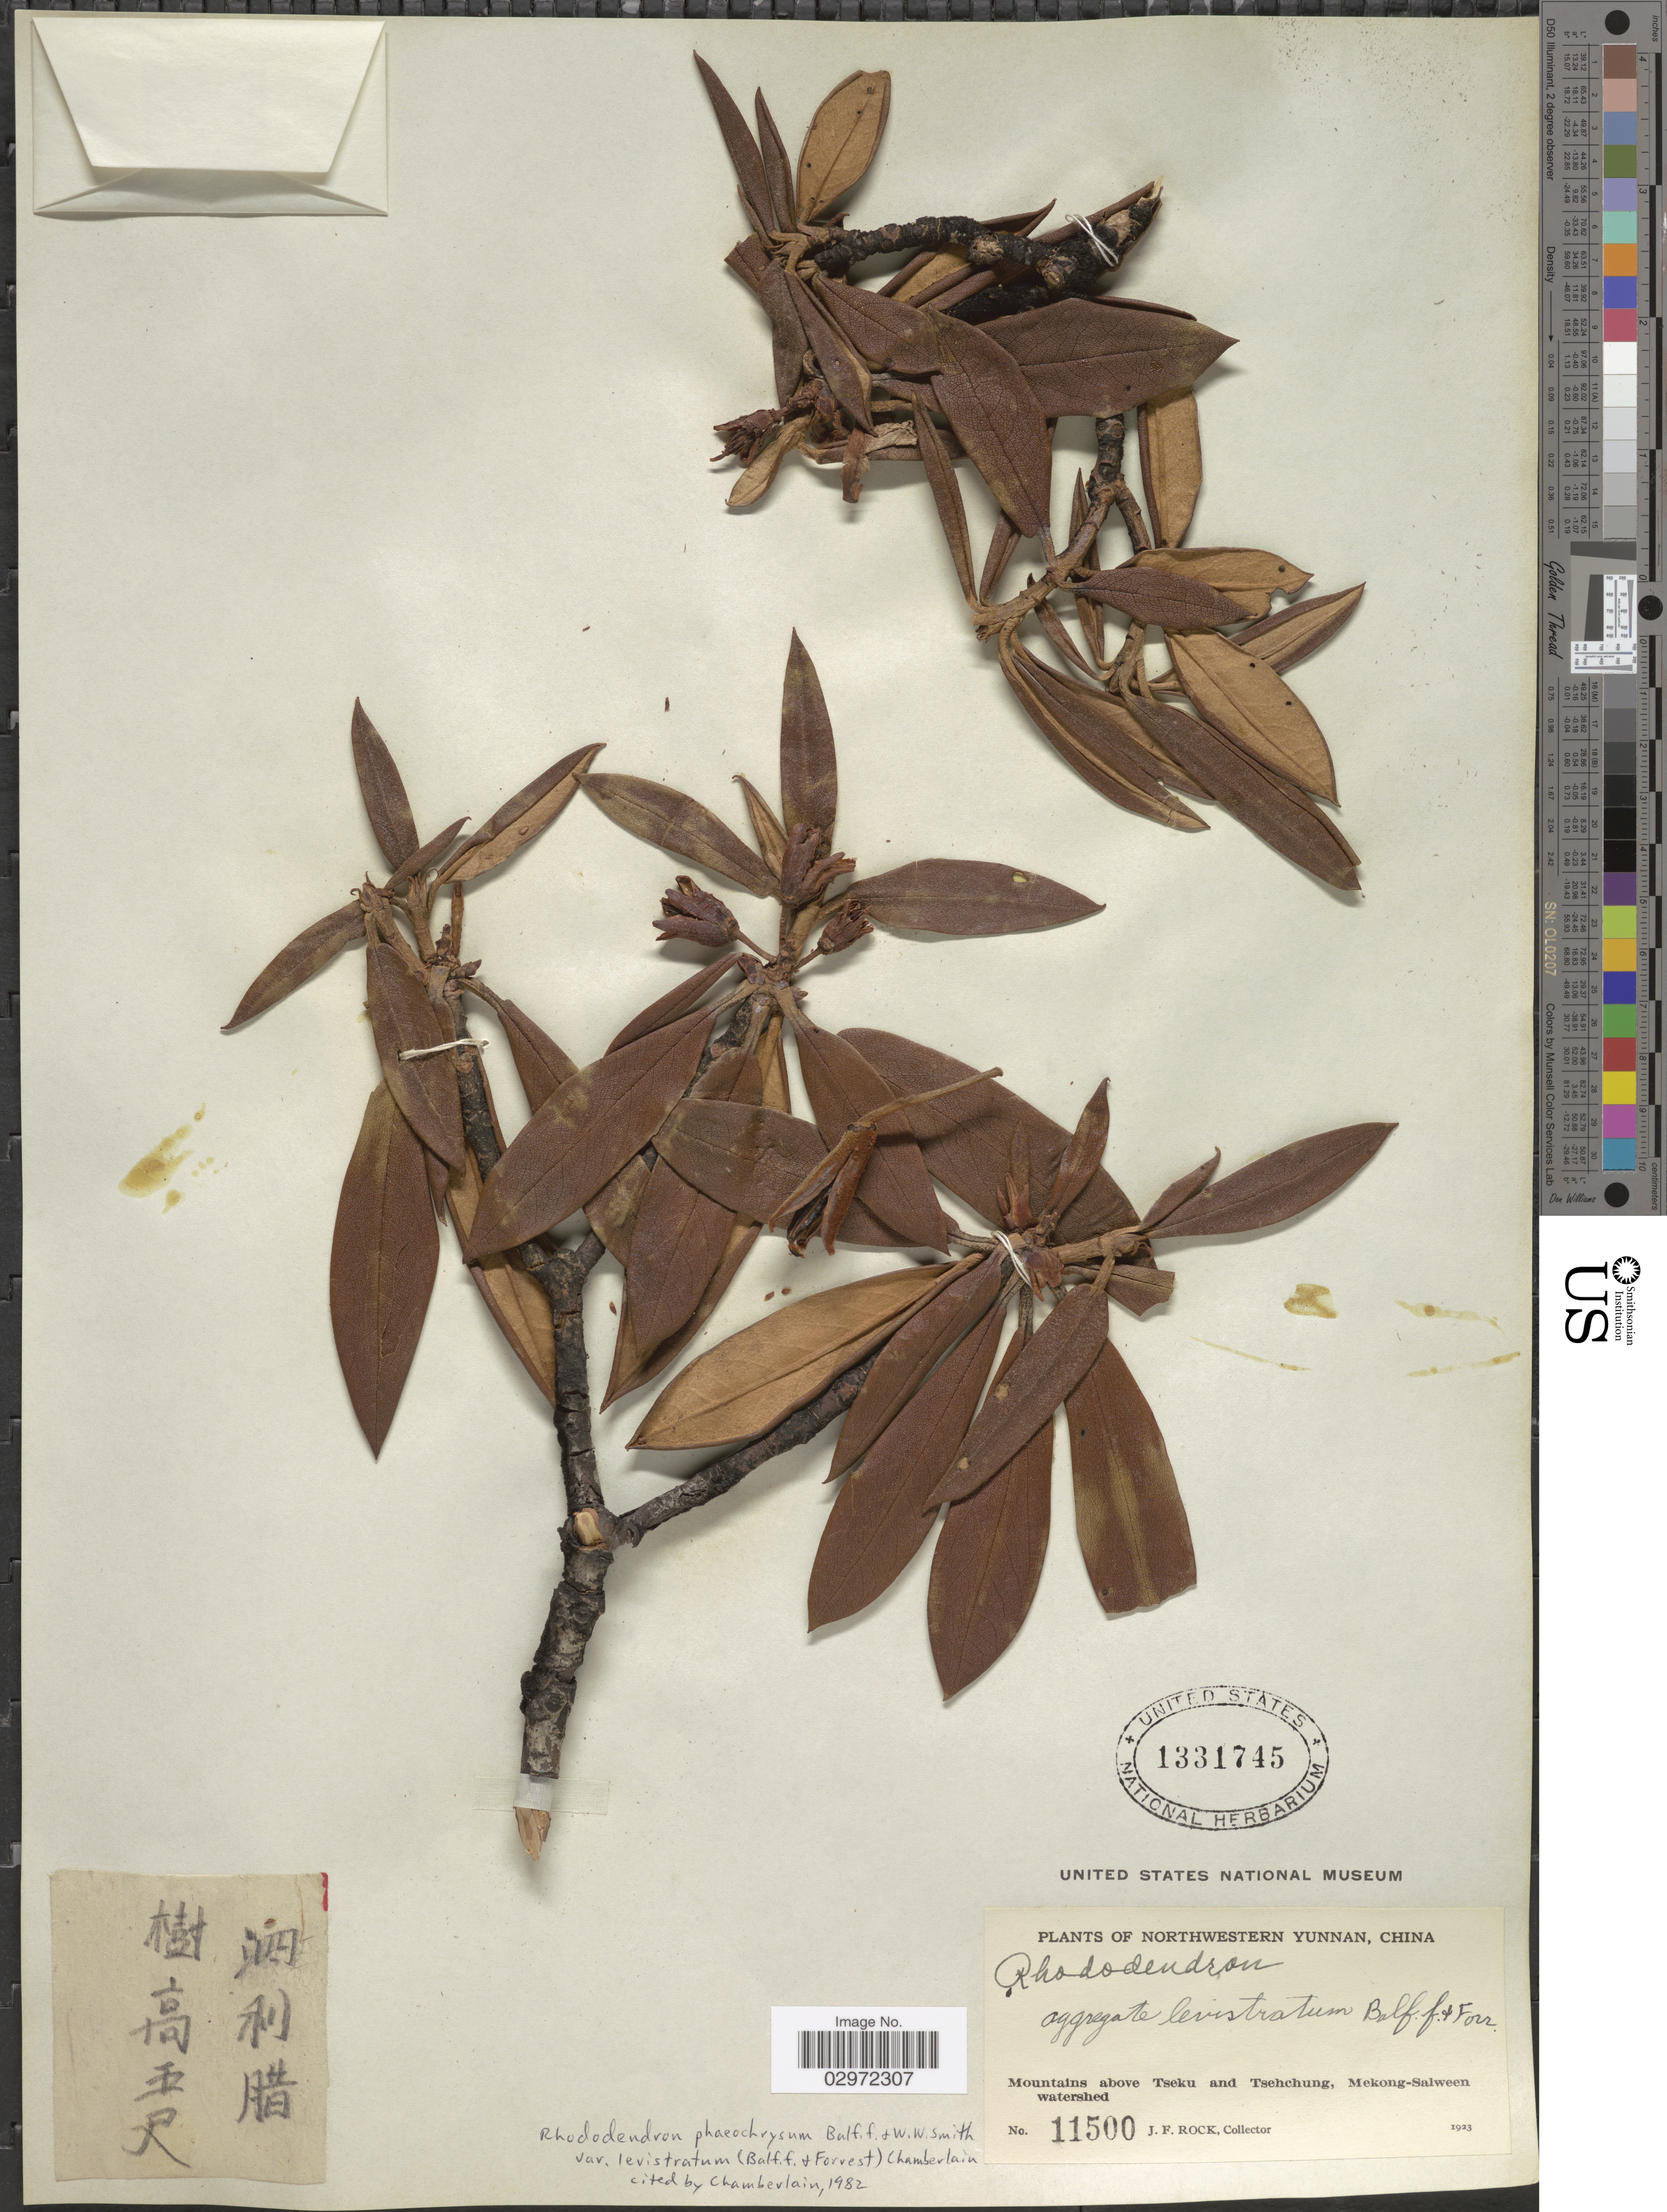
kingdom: Plantae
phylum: Tracheophyta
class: Magnoliopsida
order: Ericales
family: Ericaceae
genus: Rhododendron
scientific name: Rhododendron phaeochrysum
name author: Balf. f. & W.W. Sm.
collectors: J. Rock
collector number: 11500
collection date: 1923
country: China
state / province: Yunnan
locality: Northwestern Yunnan, Mountains above Tseku and Tshehchung, Mekong-Salween watershed.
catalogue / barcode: US 1331745